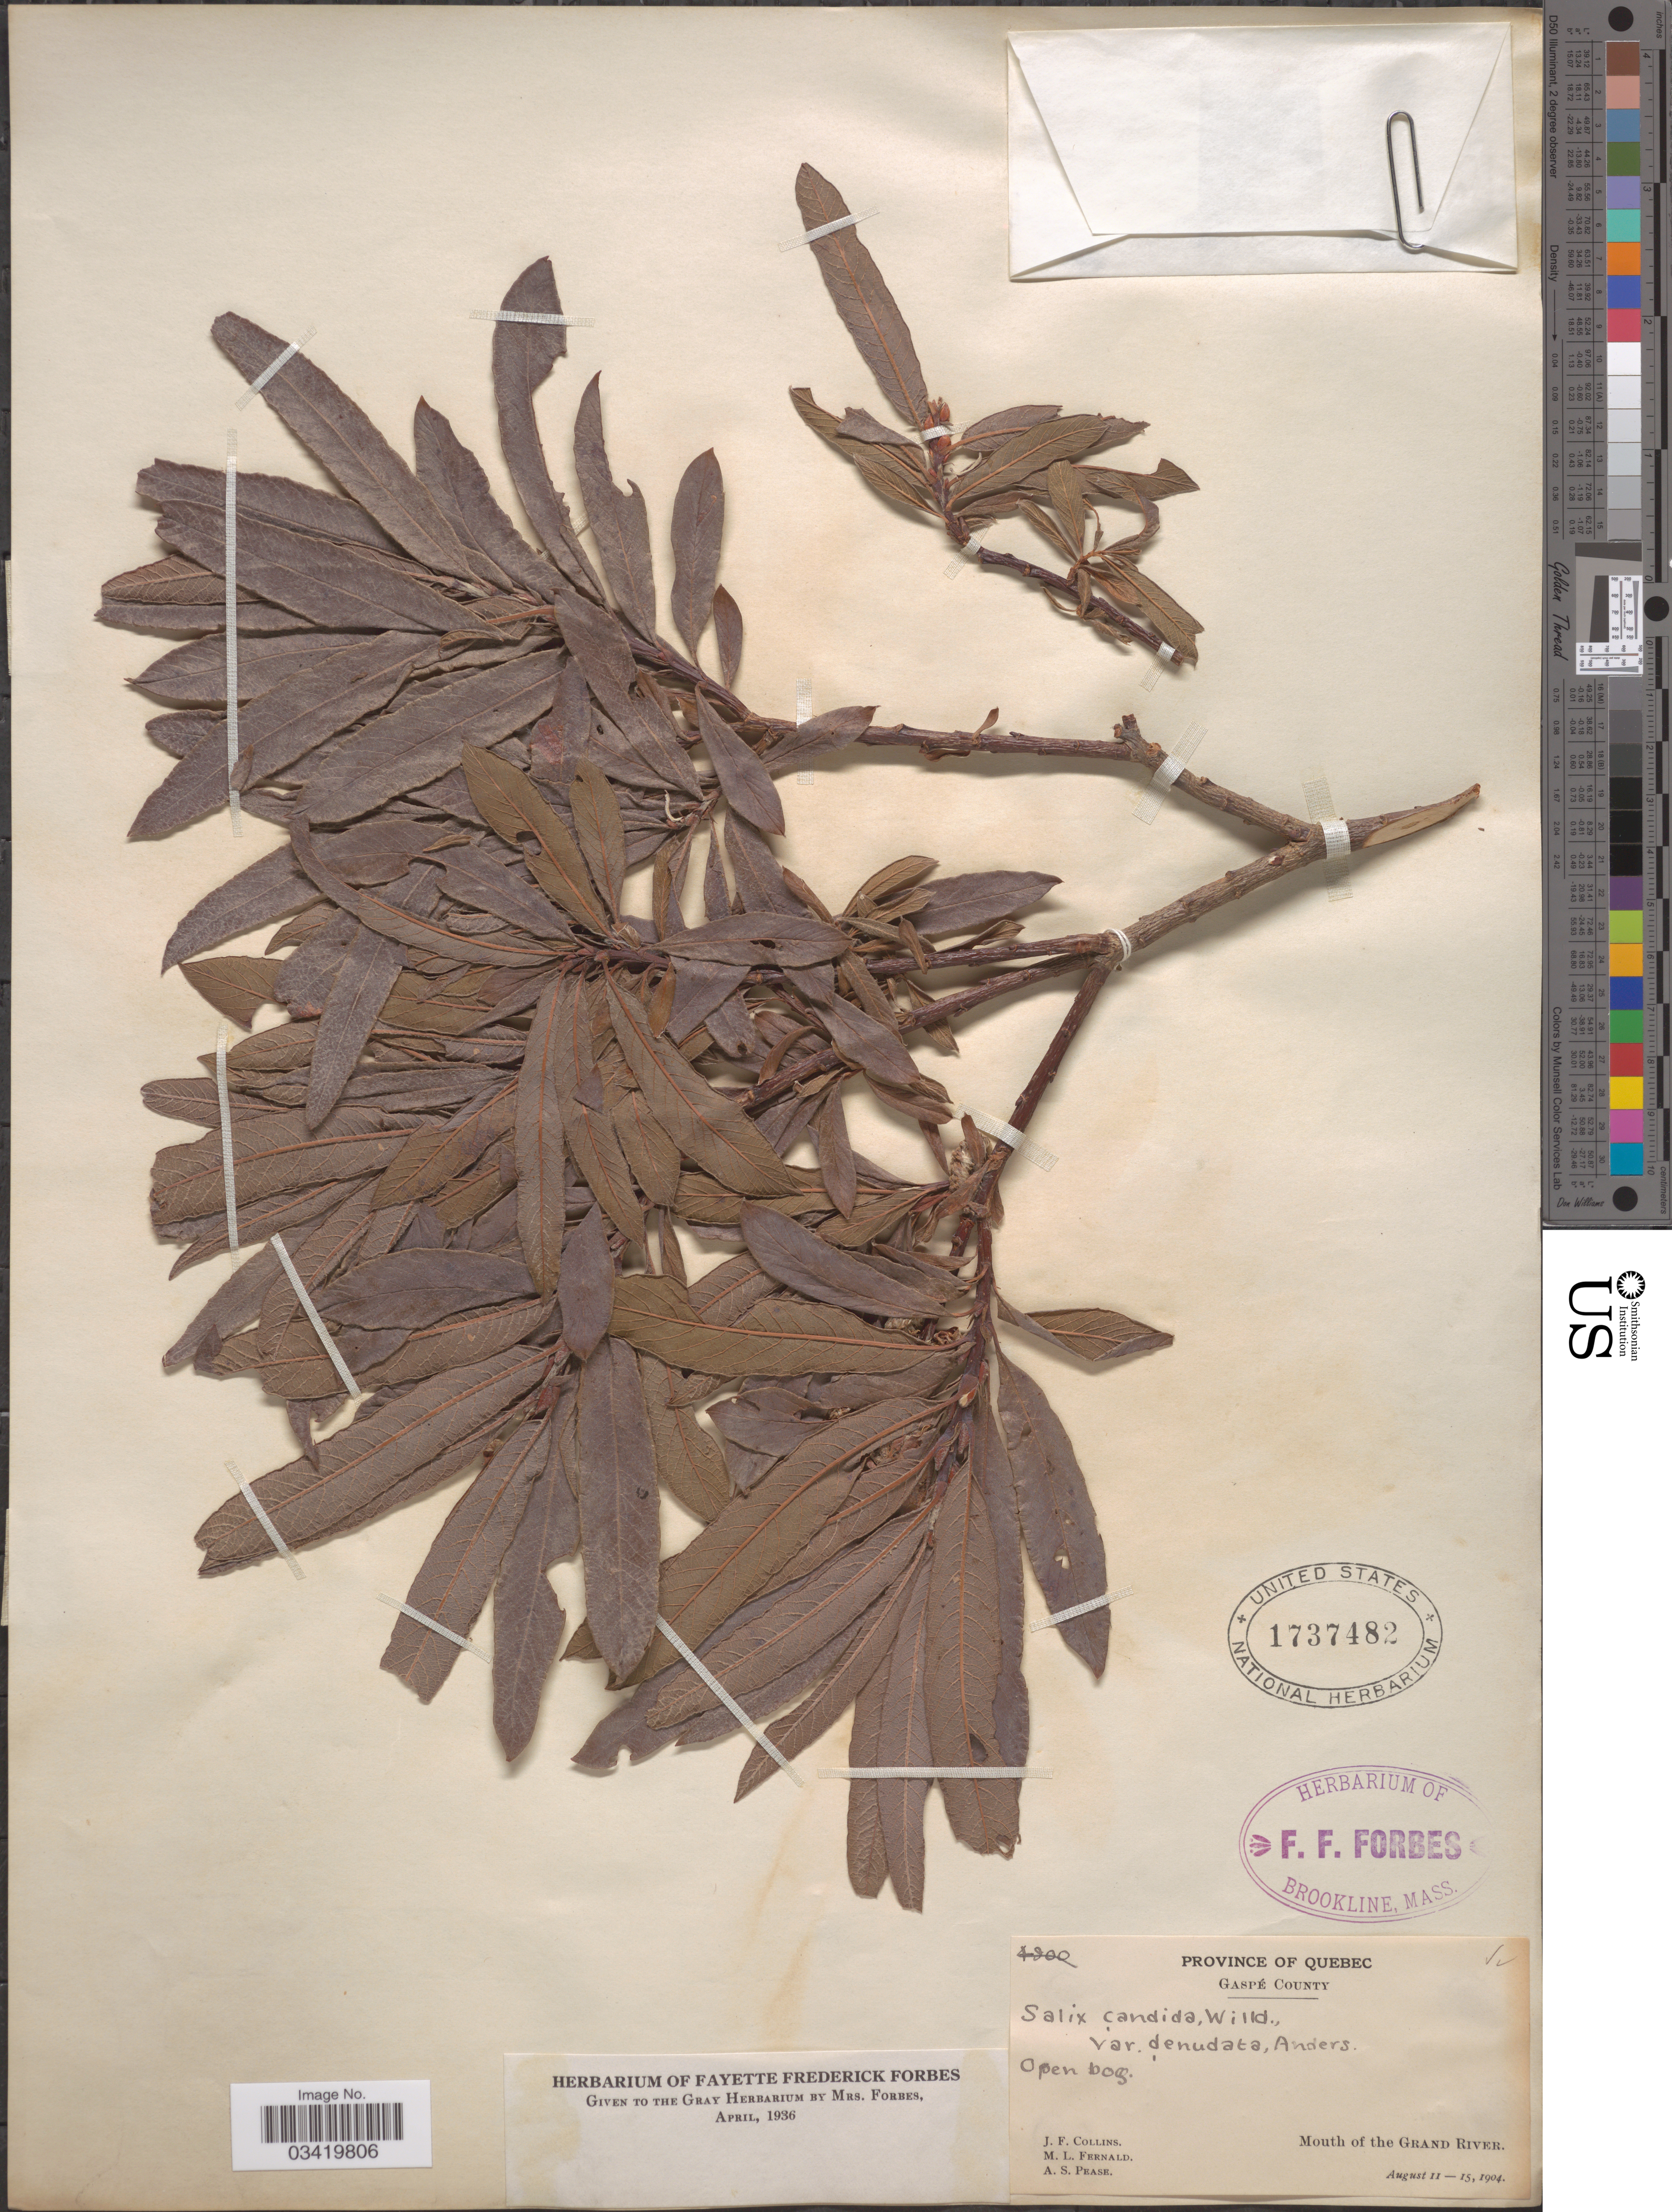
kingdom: Plantae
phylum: Tracheophyta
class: Magnoliopsida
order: Malpighiales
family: Salicaceae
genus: Salix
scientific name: Salix candida var. denudata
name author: Andersson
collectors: J. Collins, M. L. Fernald & A. S. Pease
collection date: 1904-08-11/1904-08-15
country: Canada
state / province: Quebec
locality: Gaspé County. Mouth of the Grand River.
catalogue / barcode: US 1737482